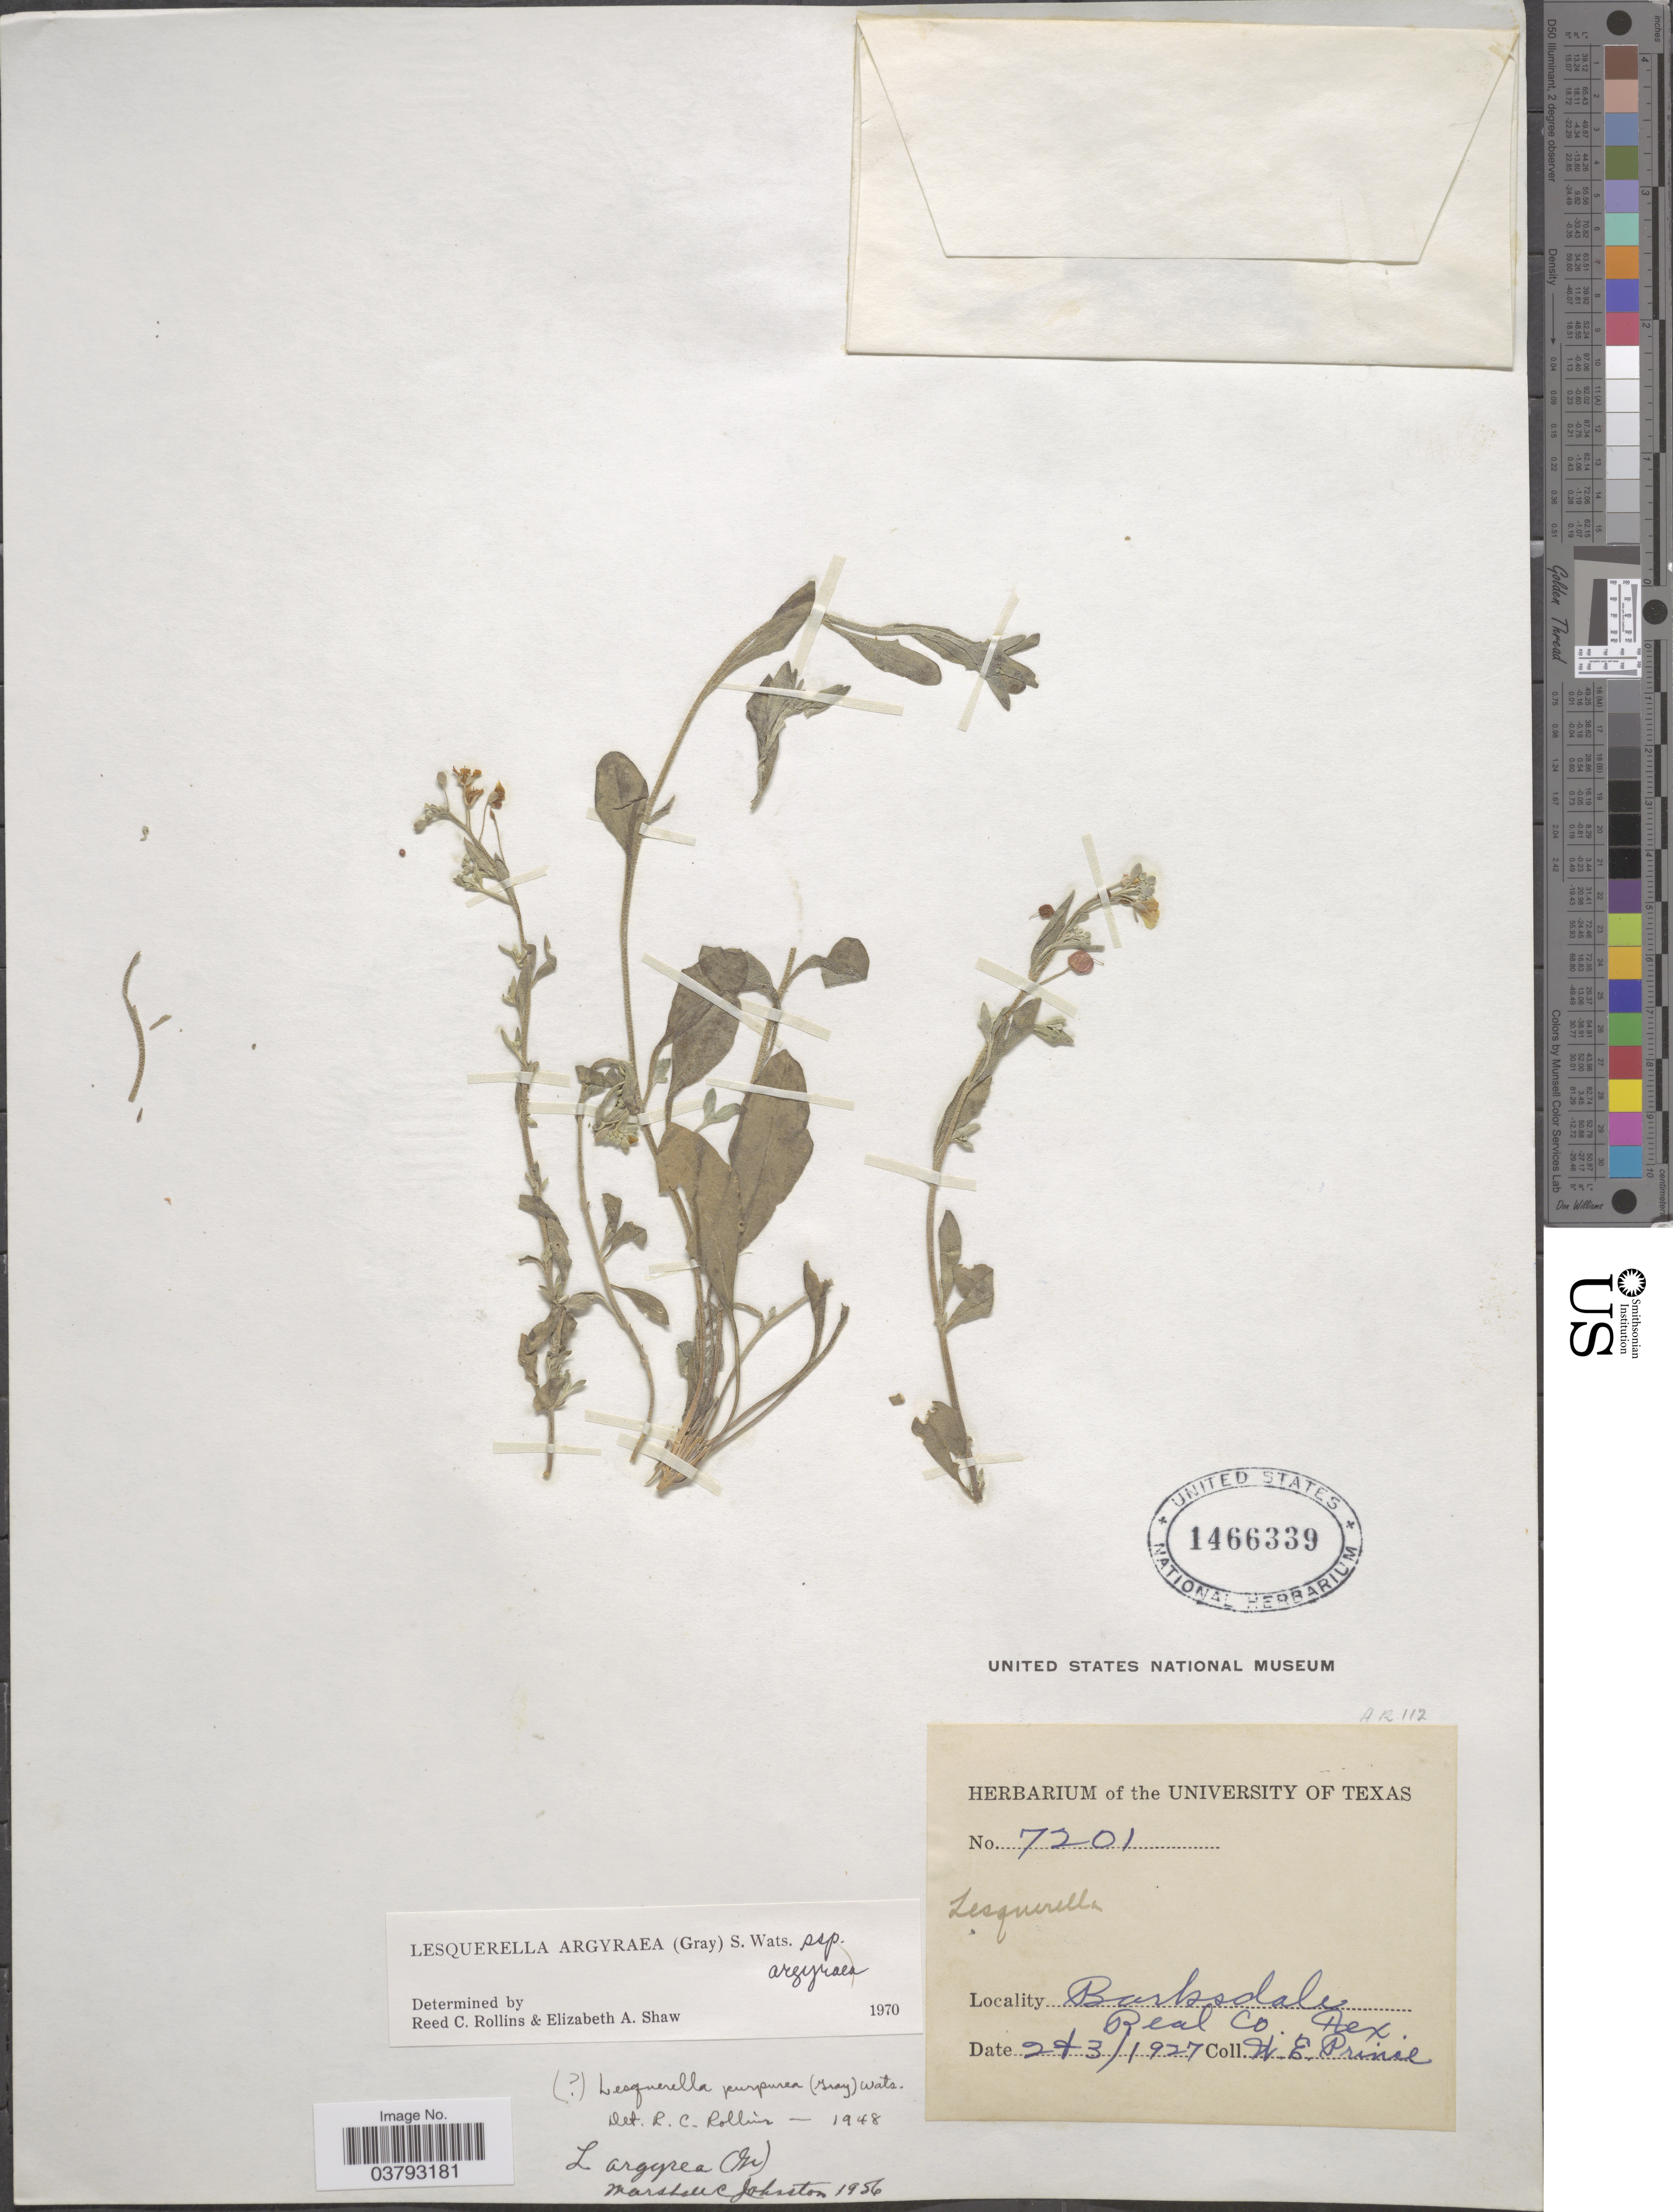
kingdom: Plantae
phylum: Tracheophyta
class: Magnoliopsida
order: Brassicales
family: Brassicaceae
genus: Lesquerella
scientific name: Lesquerella argyraea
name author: (A. Gray) S. Watson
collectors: W. Prince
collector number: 7201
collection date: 1927-02-03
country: United States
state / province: Texas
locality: Barksdale. Real Co.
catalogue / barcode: US 1466339